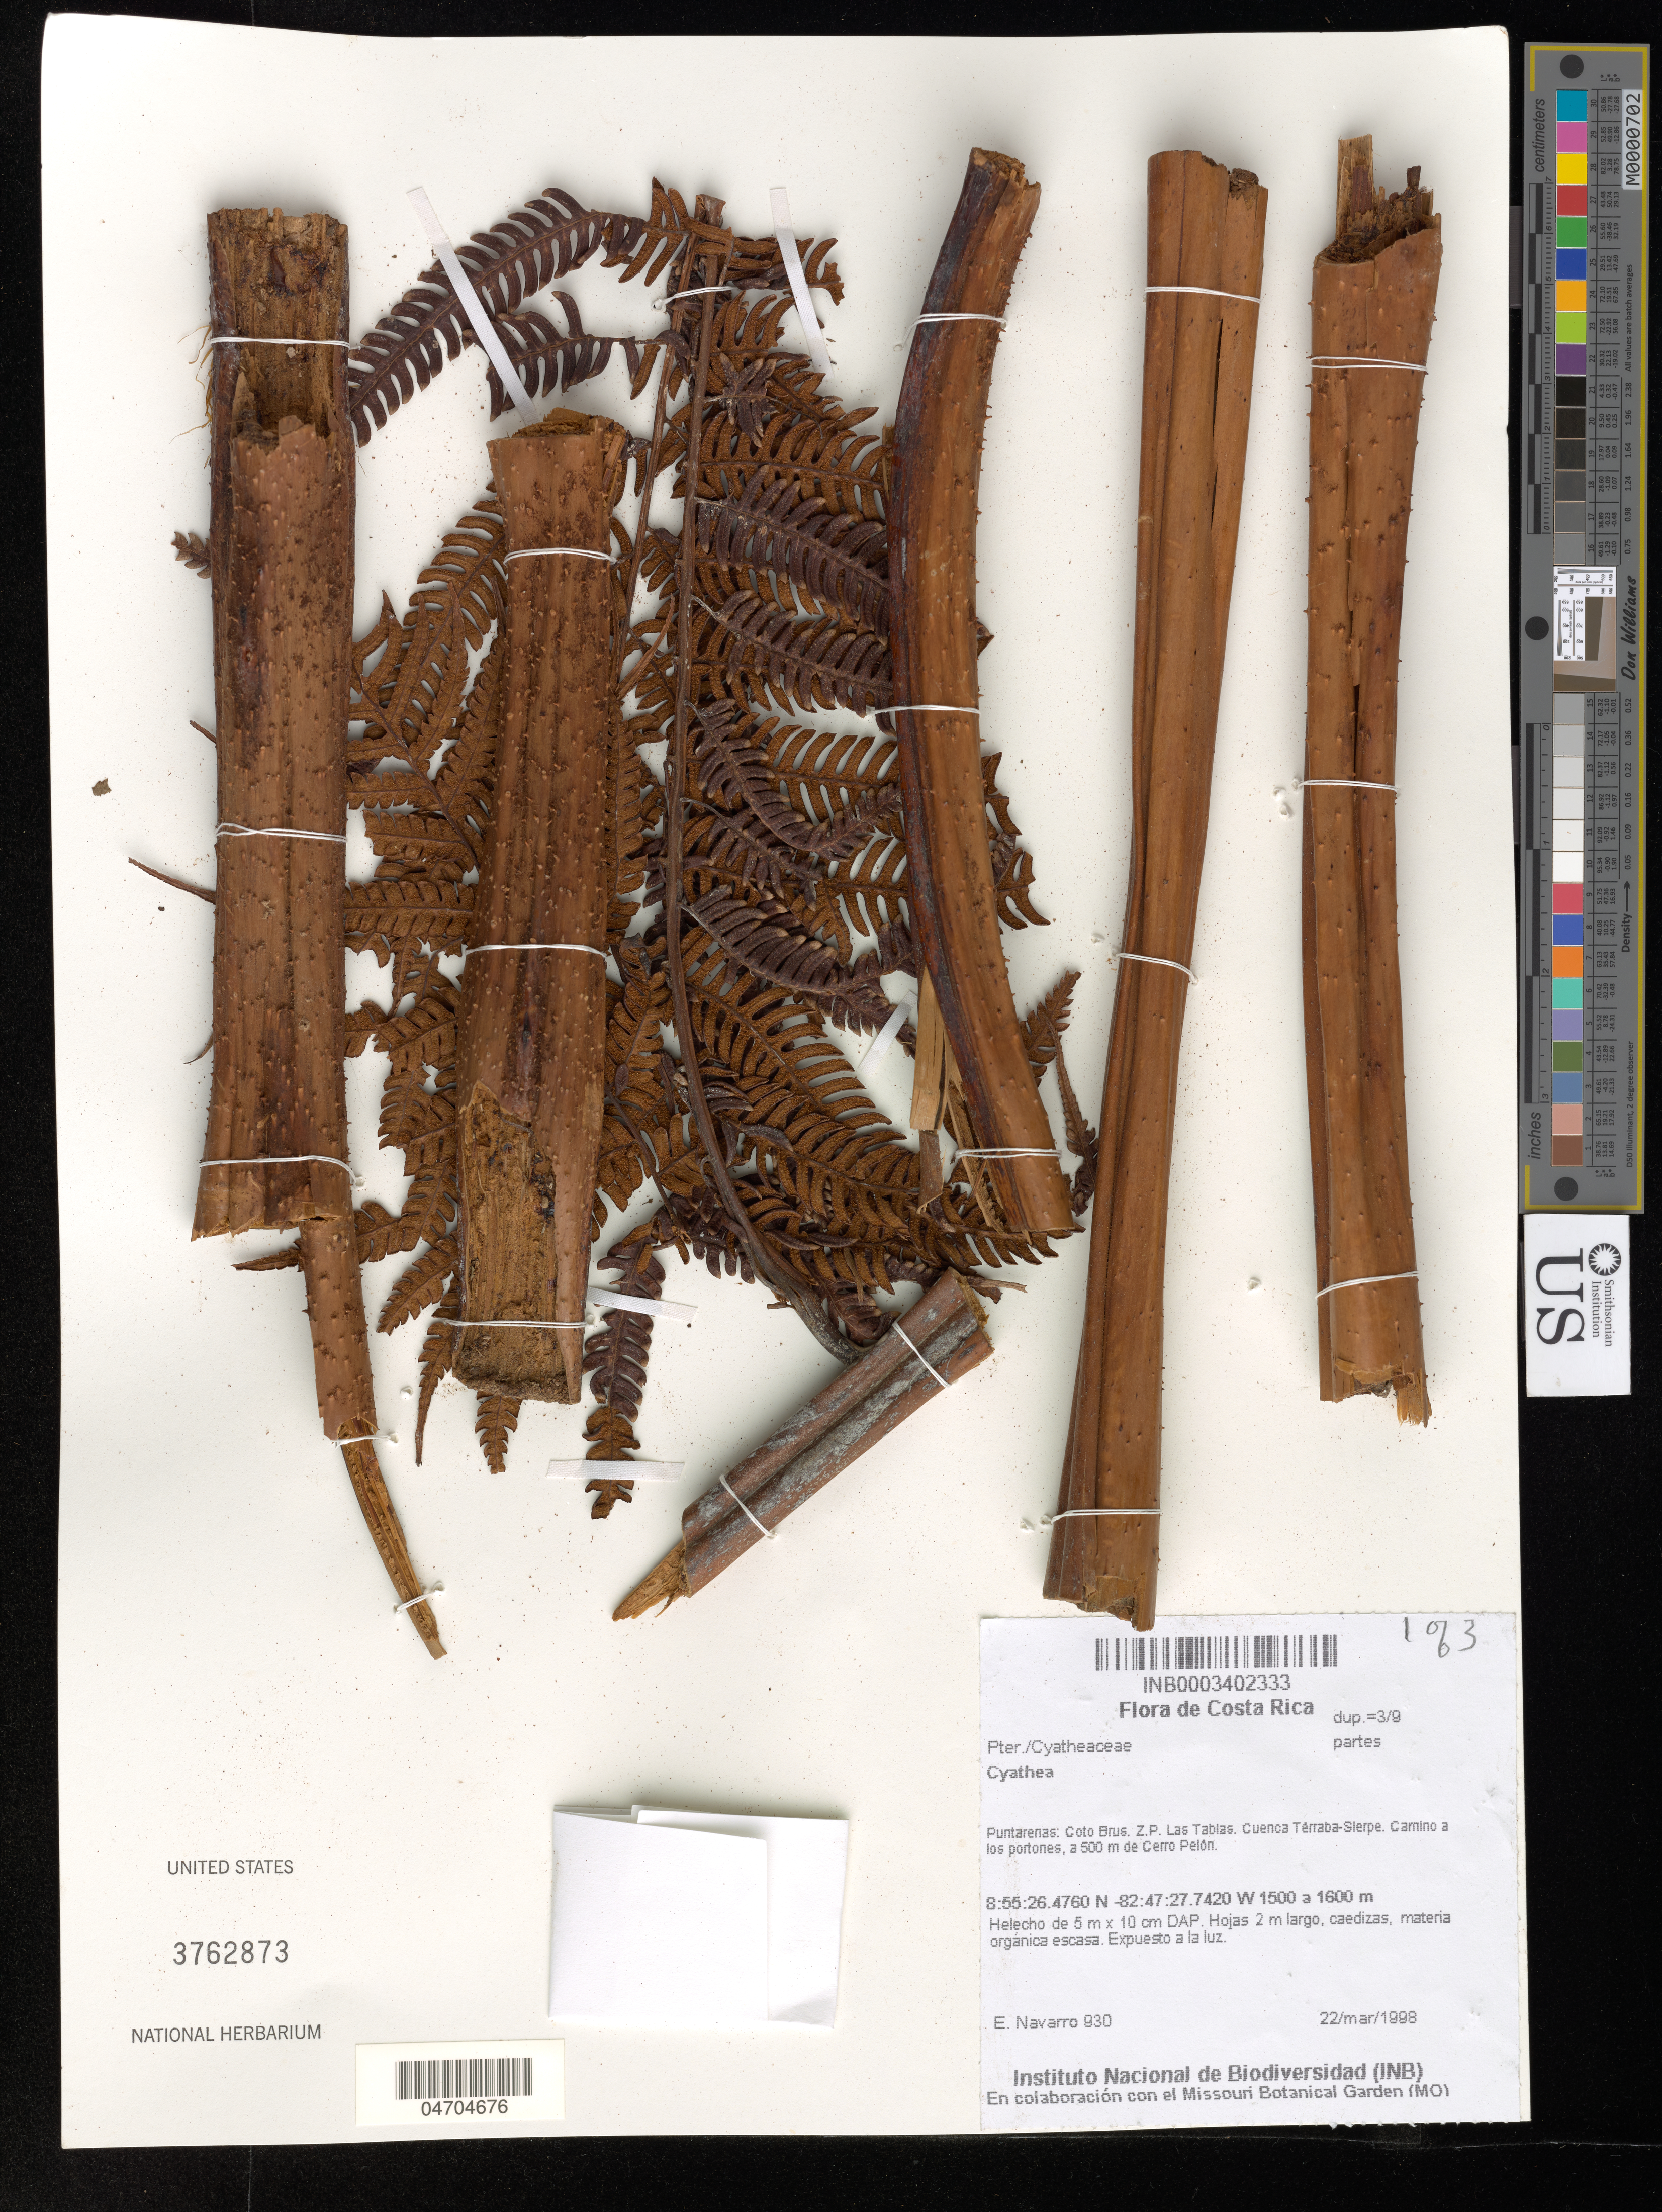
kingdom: Plantae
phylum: Tracheophyta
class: Polypodiopsida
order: Cyatheales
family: Cyatheaceae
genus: Cyathea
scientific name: Cyathea sp.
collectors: E. Navarro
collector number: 930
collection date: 1998-03-22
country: Costa Rica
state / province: Puntarenas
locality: Coto Brus. Z. P. Las Tablas. Cuenca Térraba-Sierpe. Camino a los portones, a 500 m de Cerro Pelón.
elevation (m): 1500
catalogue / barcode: US 3762873